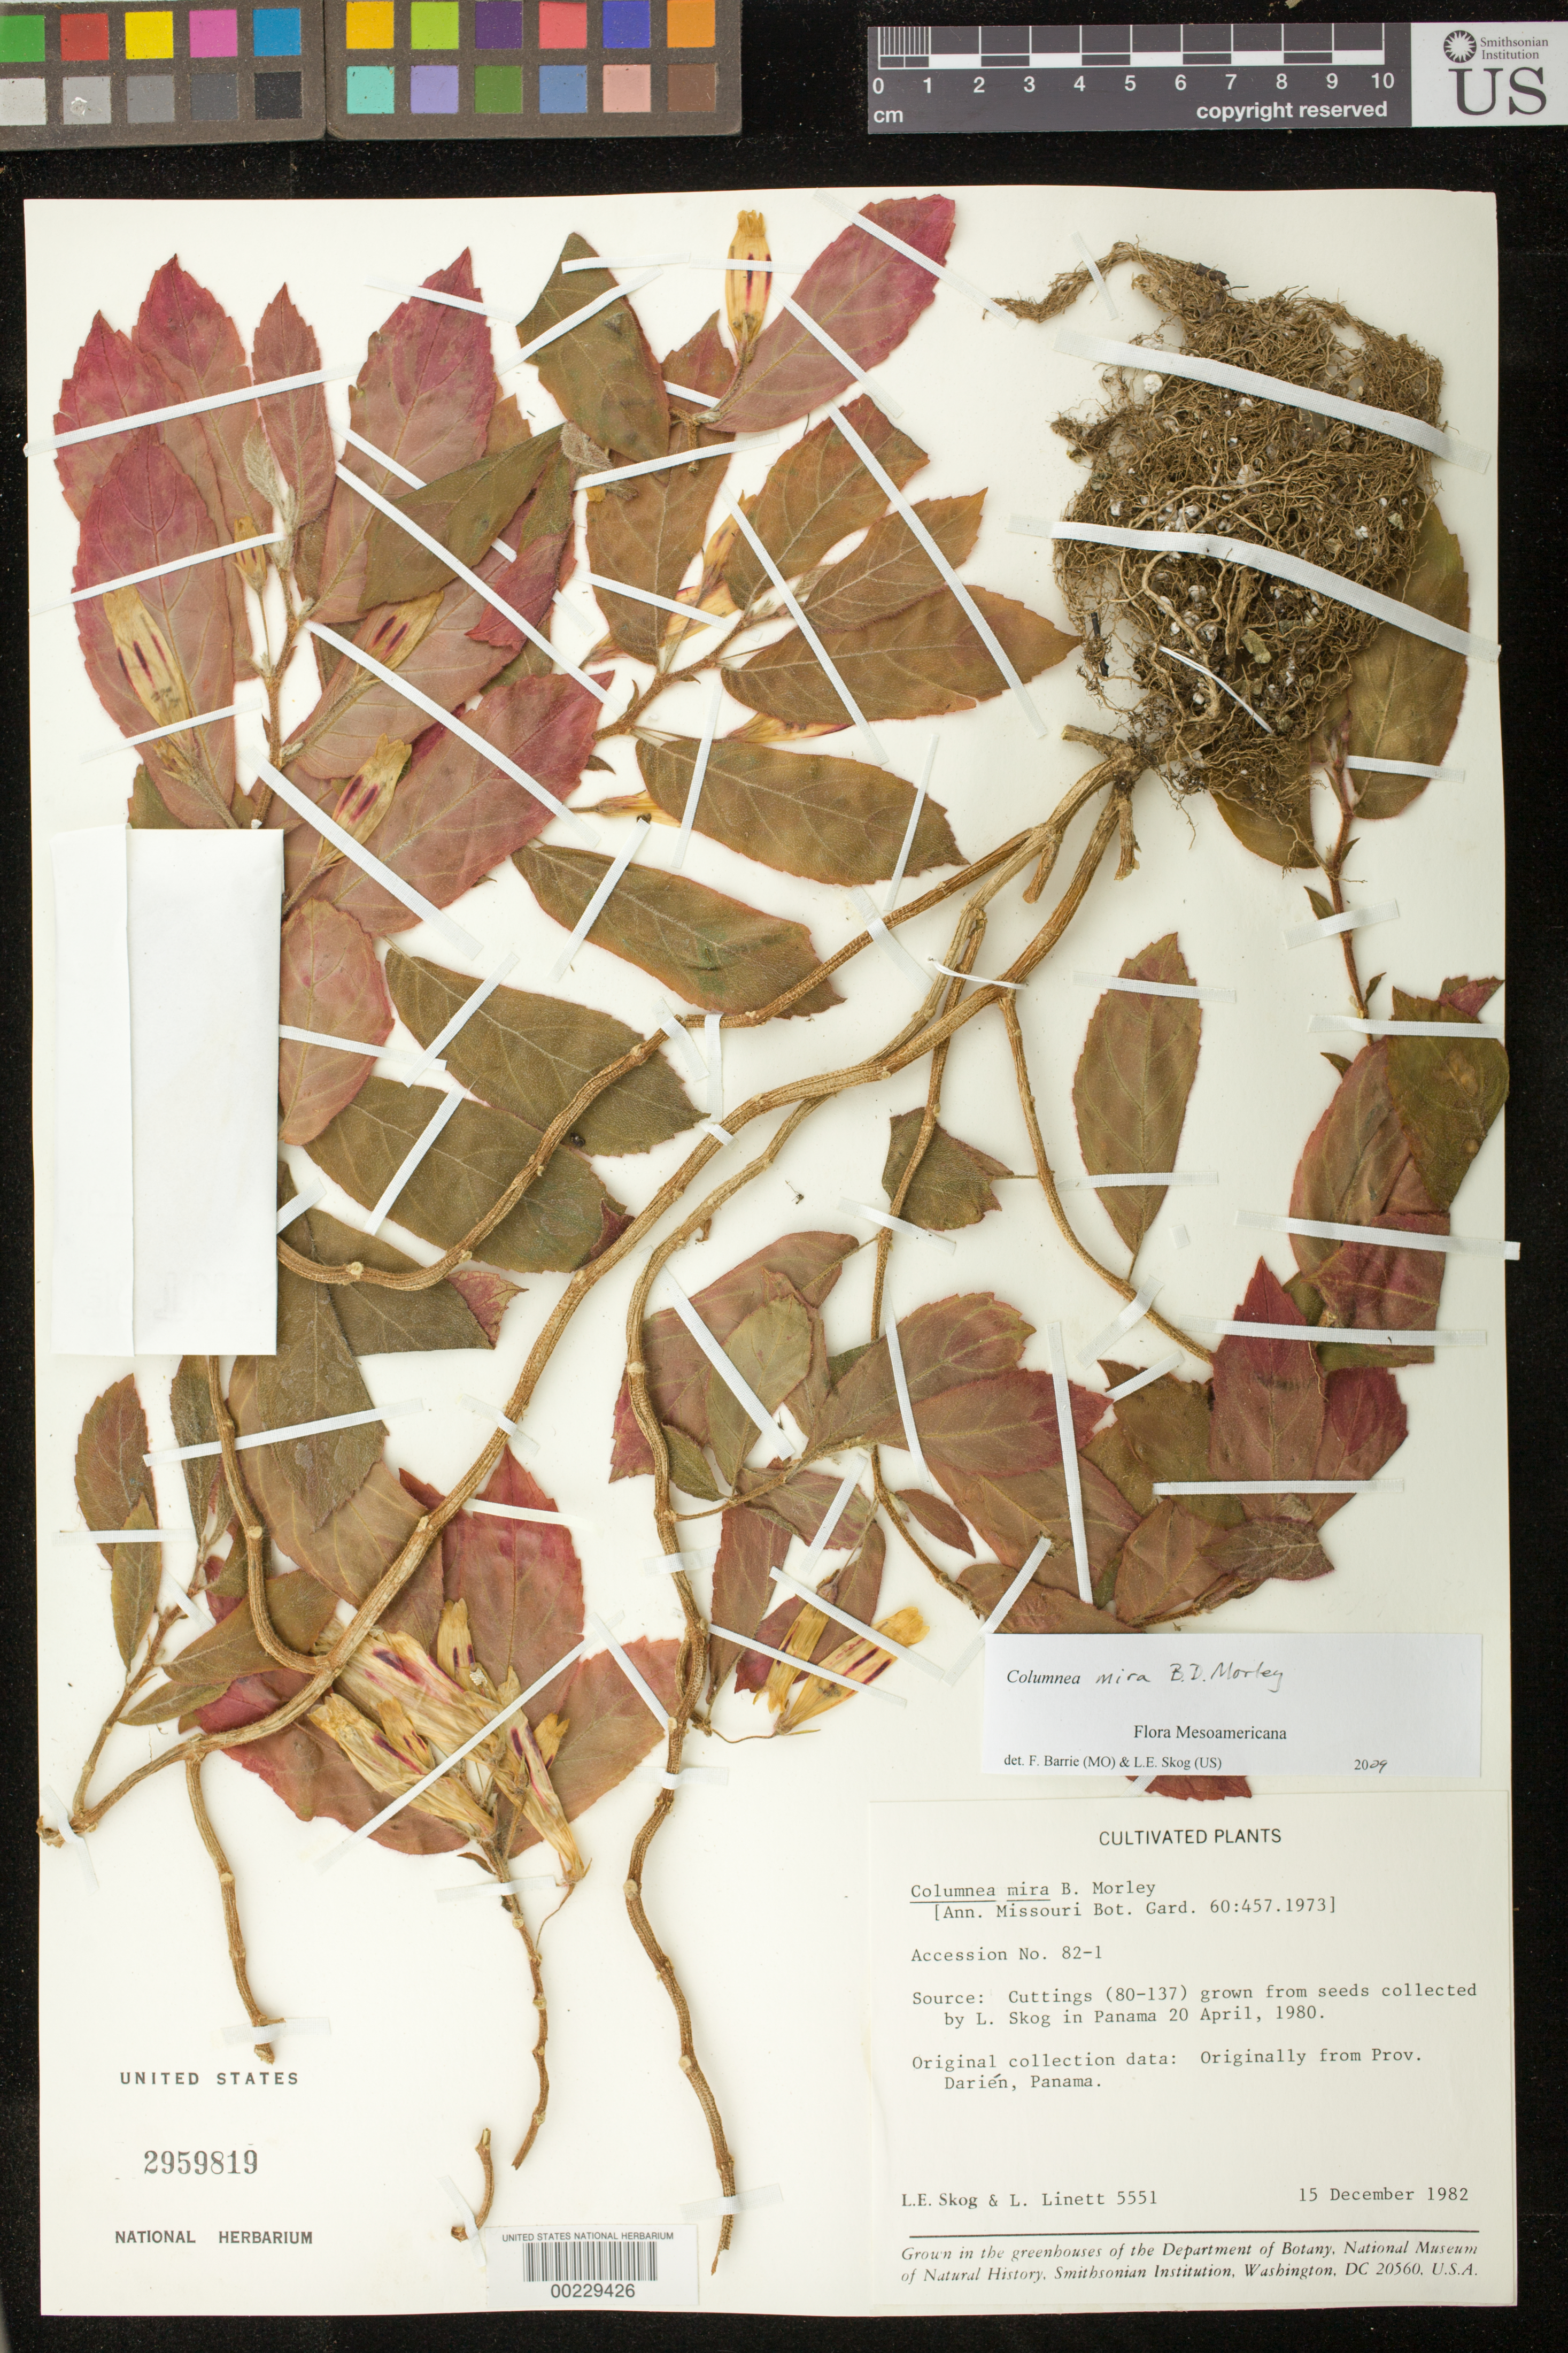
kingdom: Plantae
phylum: Tracheophyta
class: Magnoliopsida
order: Lamiales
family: Gesneriaceae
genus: Columnea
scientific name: Columnea citriflora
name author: L.E. Skog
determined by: Skog, Laurence E.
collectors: L. E. Skog & L. Linett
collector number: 5551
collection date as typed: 15 Dec 1982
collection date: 1982-12-15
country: Panama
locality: Panama: Darien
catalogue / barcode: US 2959819